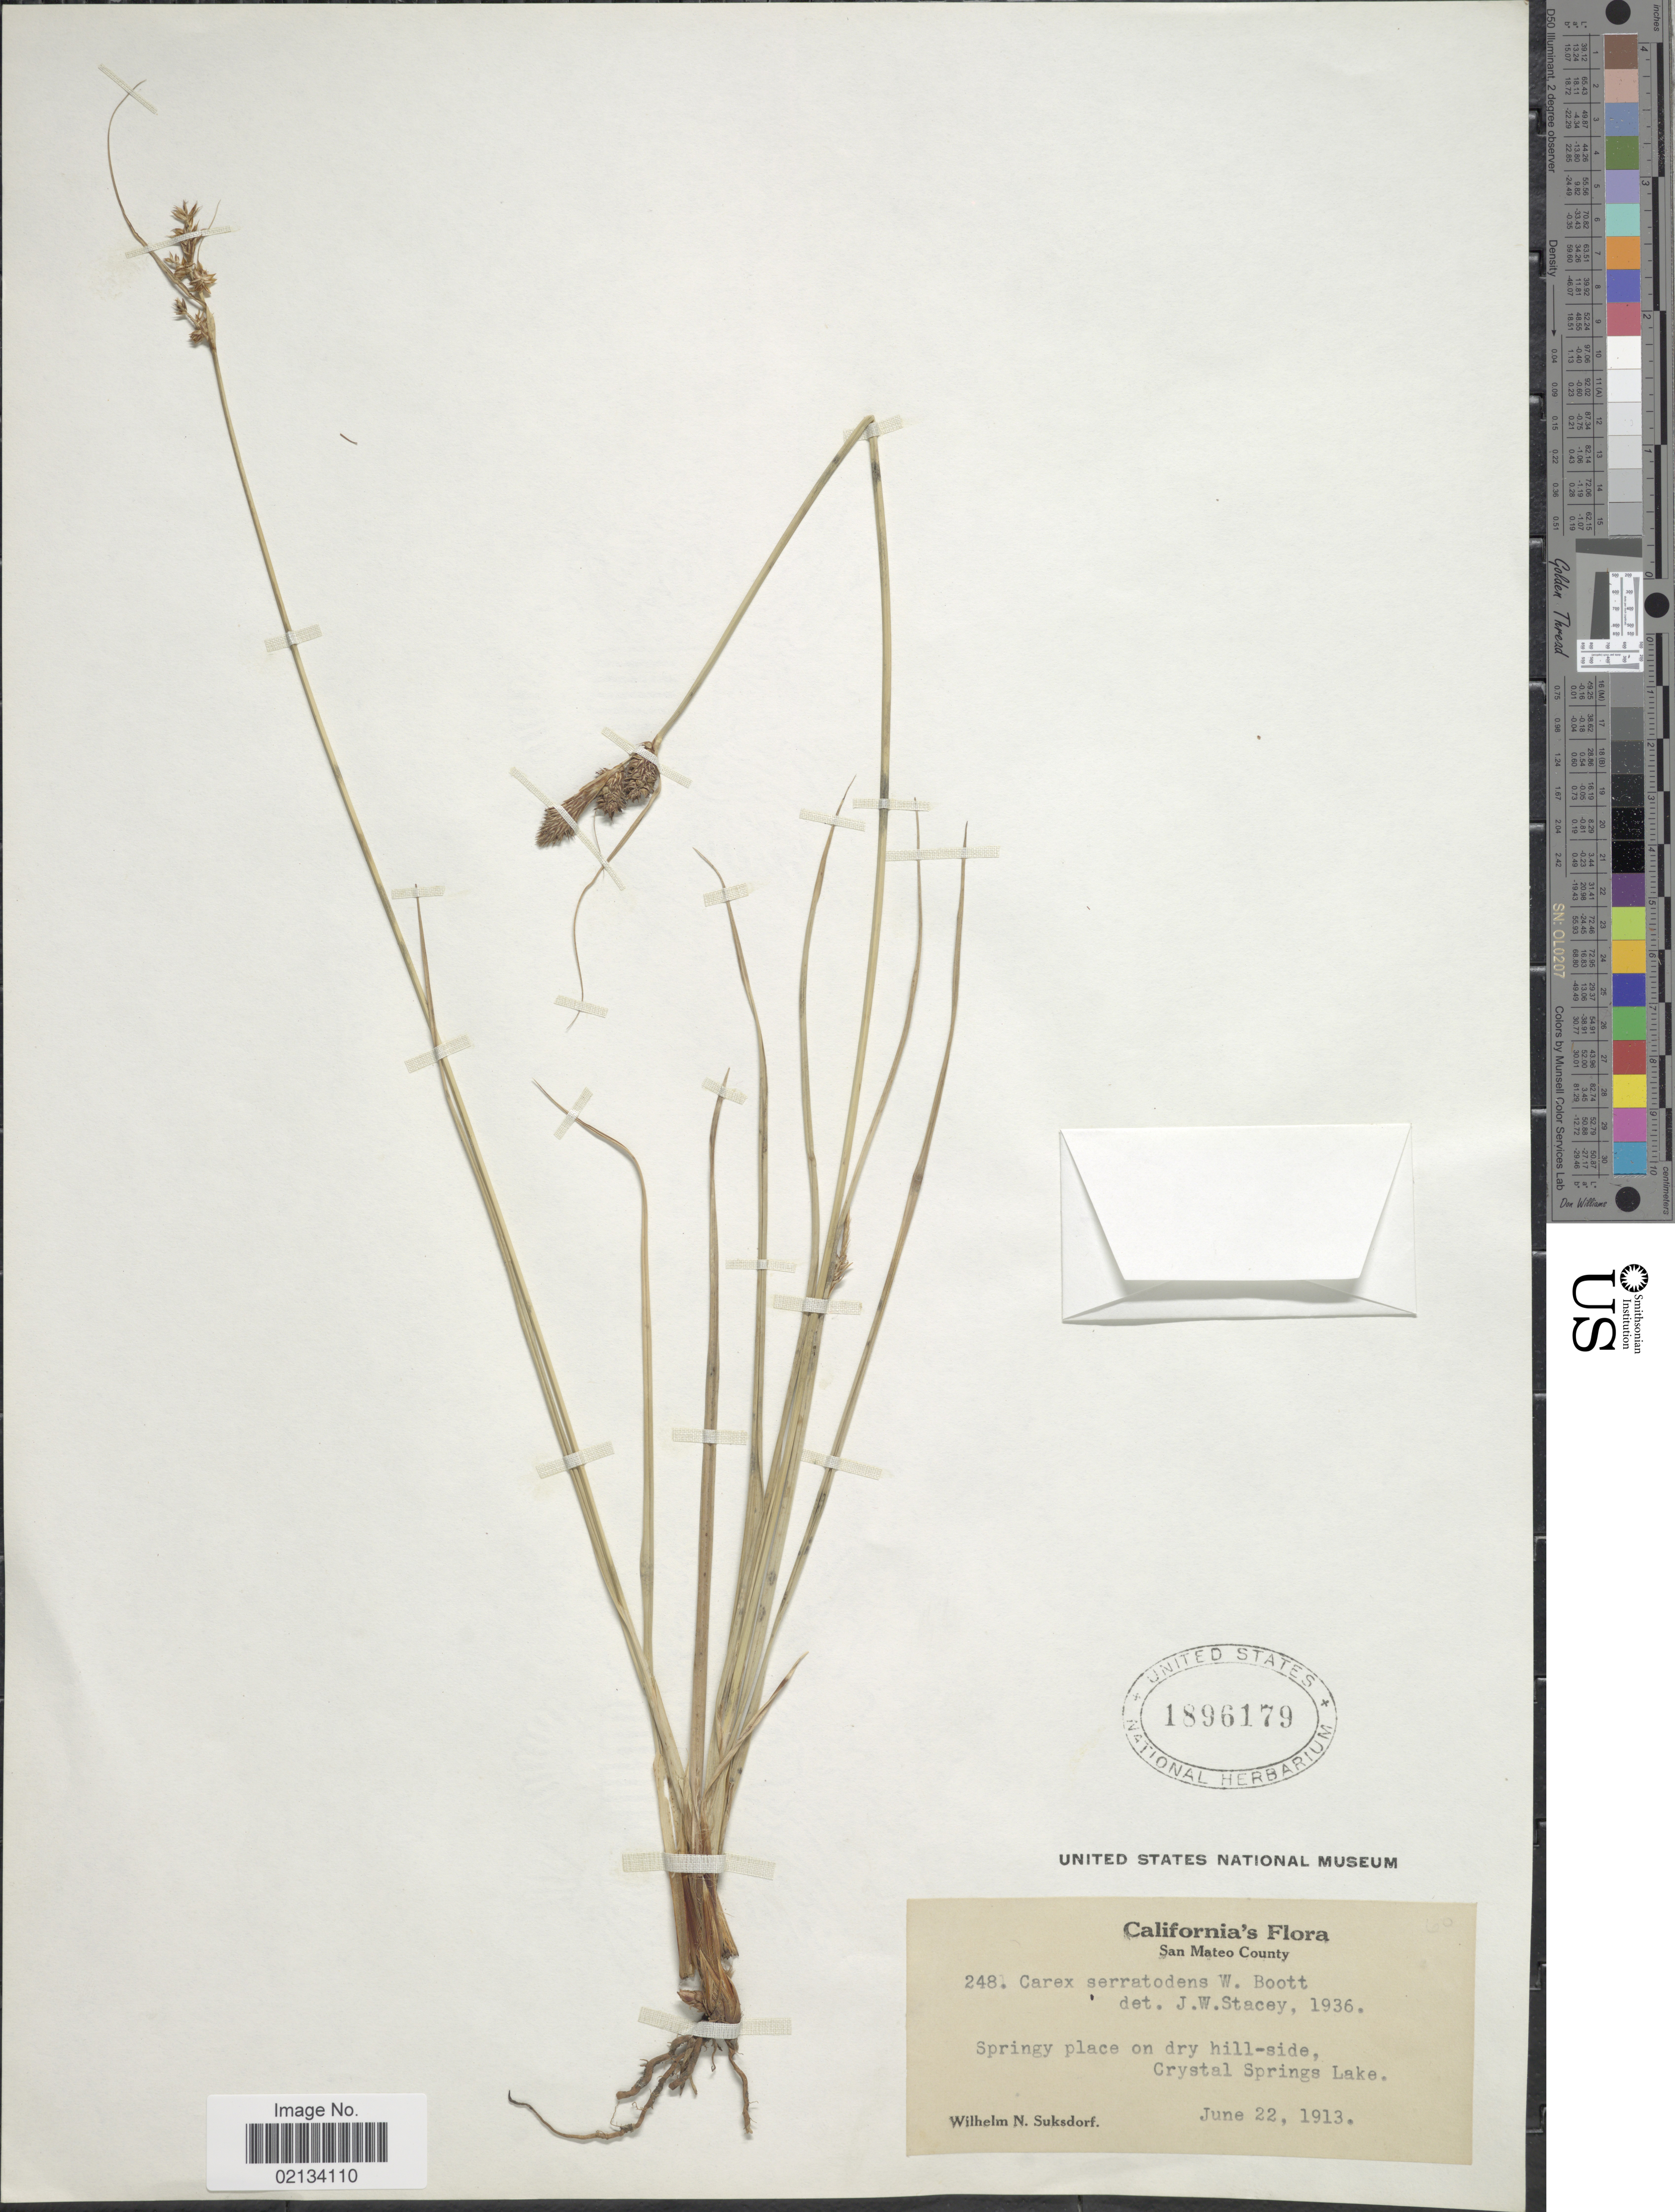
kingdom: Plantae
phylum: Tracheophyta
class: Liliopsida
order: Poales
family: Cyperaceae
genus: Carex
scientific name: Carex serratodens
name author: W. Boott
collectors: W. N. Suksdorf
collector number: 2481*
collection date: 1913-06-22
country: United States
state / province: California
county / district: San Mateo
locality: San Mateo County, springy place on dry hill-side, Crystal Spring Lake.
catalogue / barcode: US 1896179